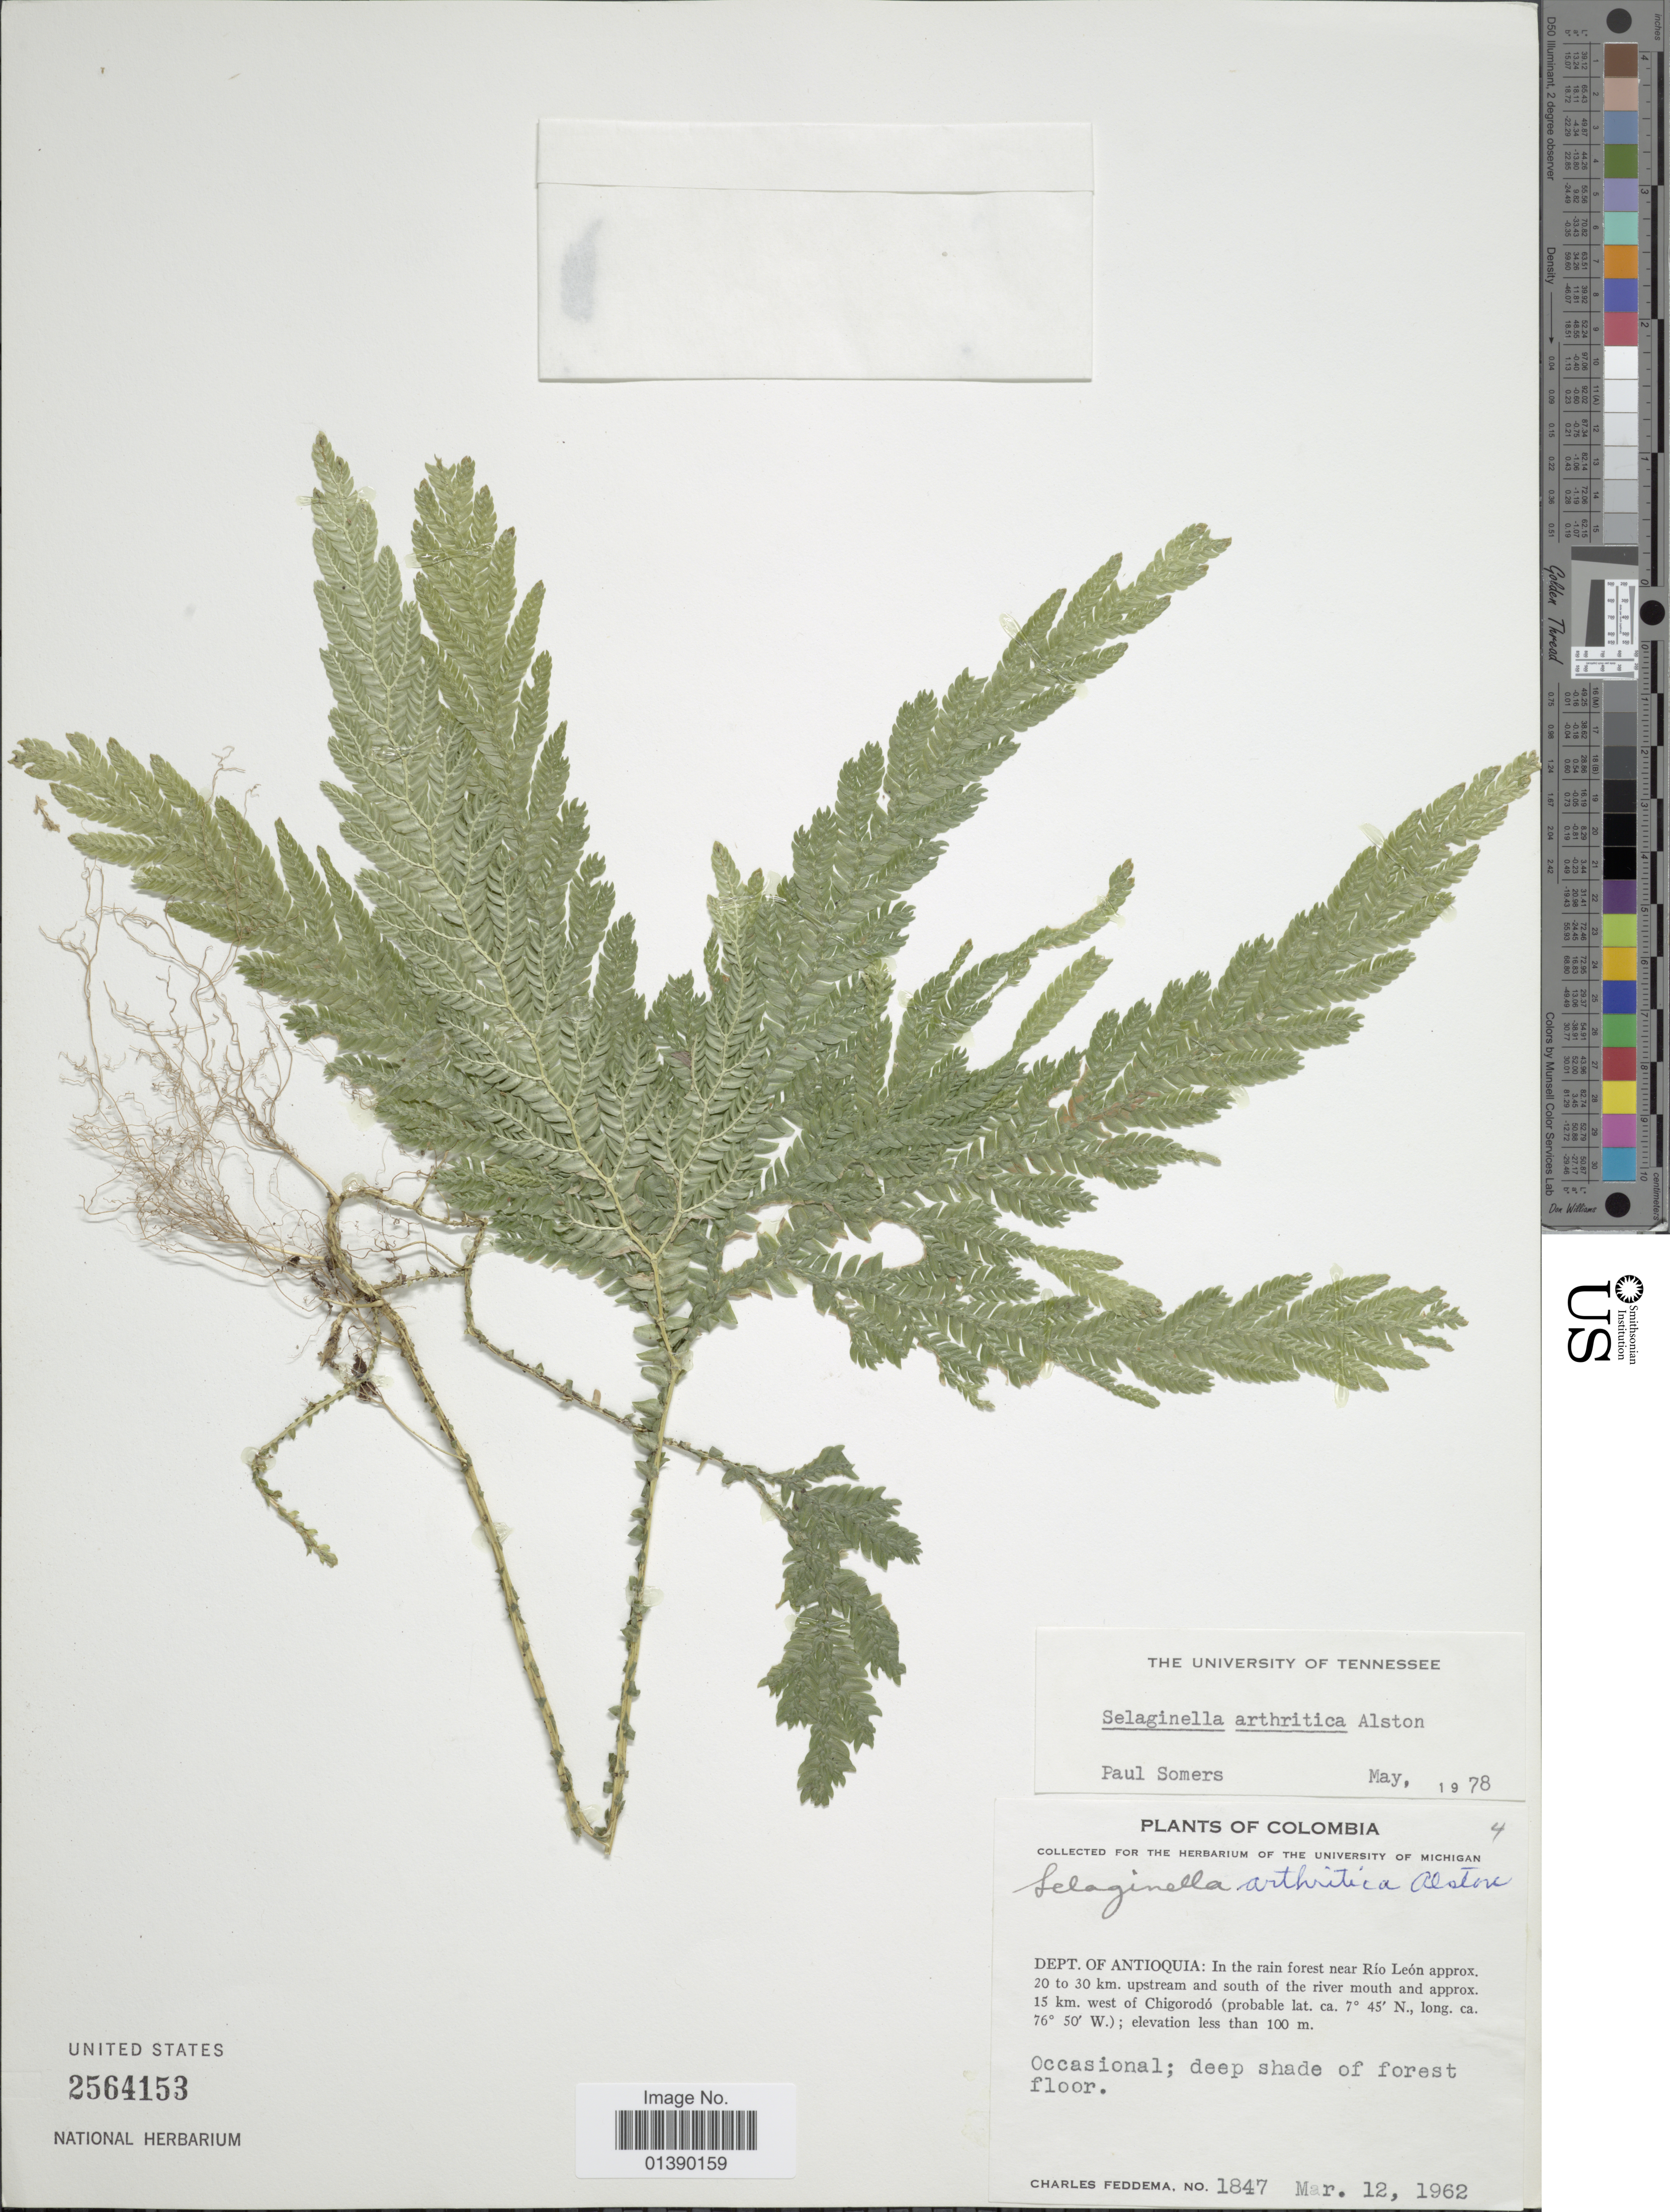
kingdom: Plantae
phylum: Tracheophyta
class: Lycopodiopsida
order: Selaginellales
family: Selaginellaceae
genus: Selaginella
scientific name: Selaginella arthritica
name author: Alston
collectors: C. Feddema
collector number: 1847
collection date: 1962-03-12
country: Colombia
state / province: Antioquia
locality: In the rain forest near Río León approx. 20 to 30 km upstream and south of the river mouth and south of the river mouth and approx . 15 km west of Chigorodó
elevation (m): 100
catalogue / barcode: US 2564153